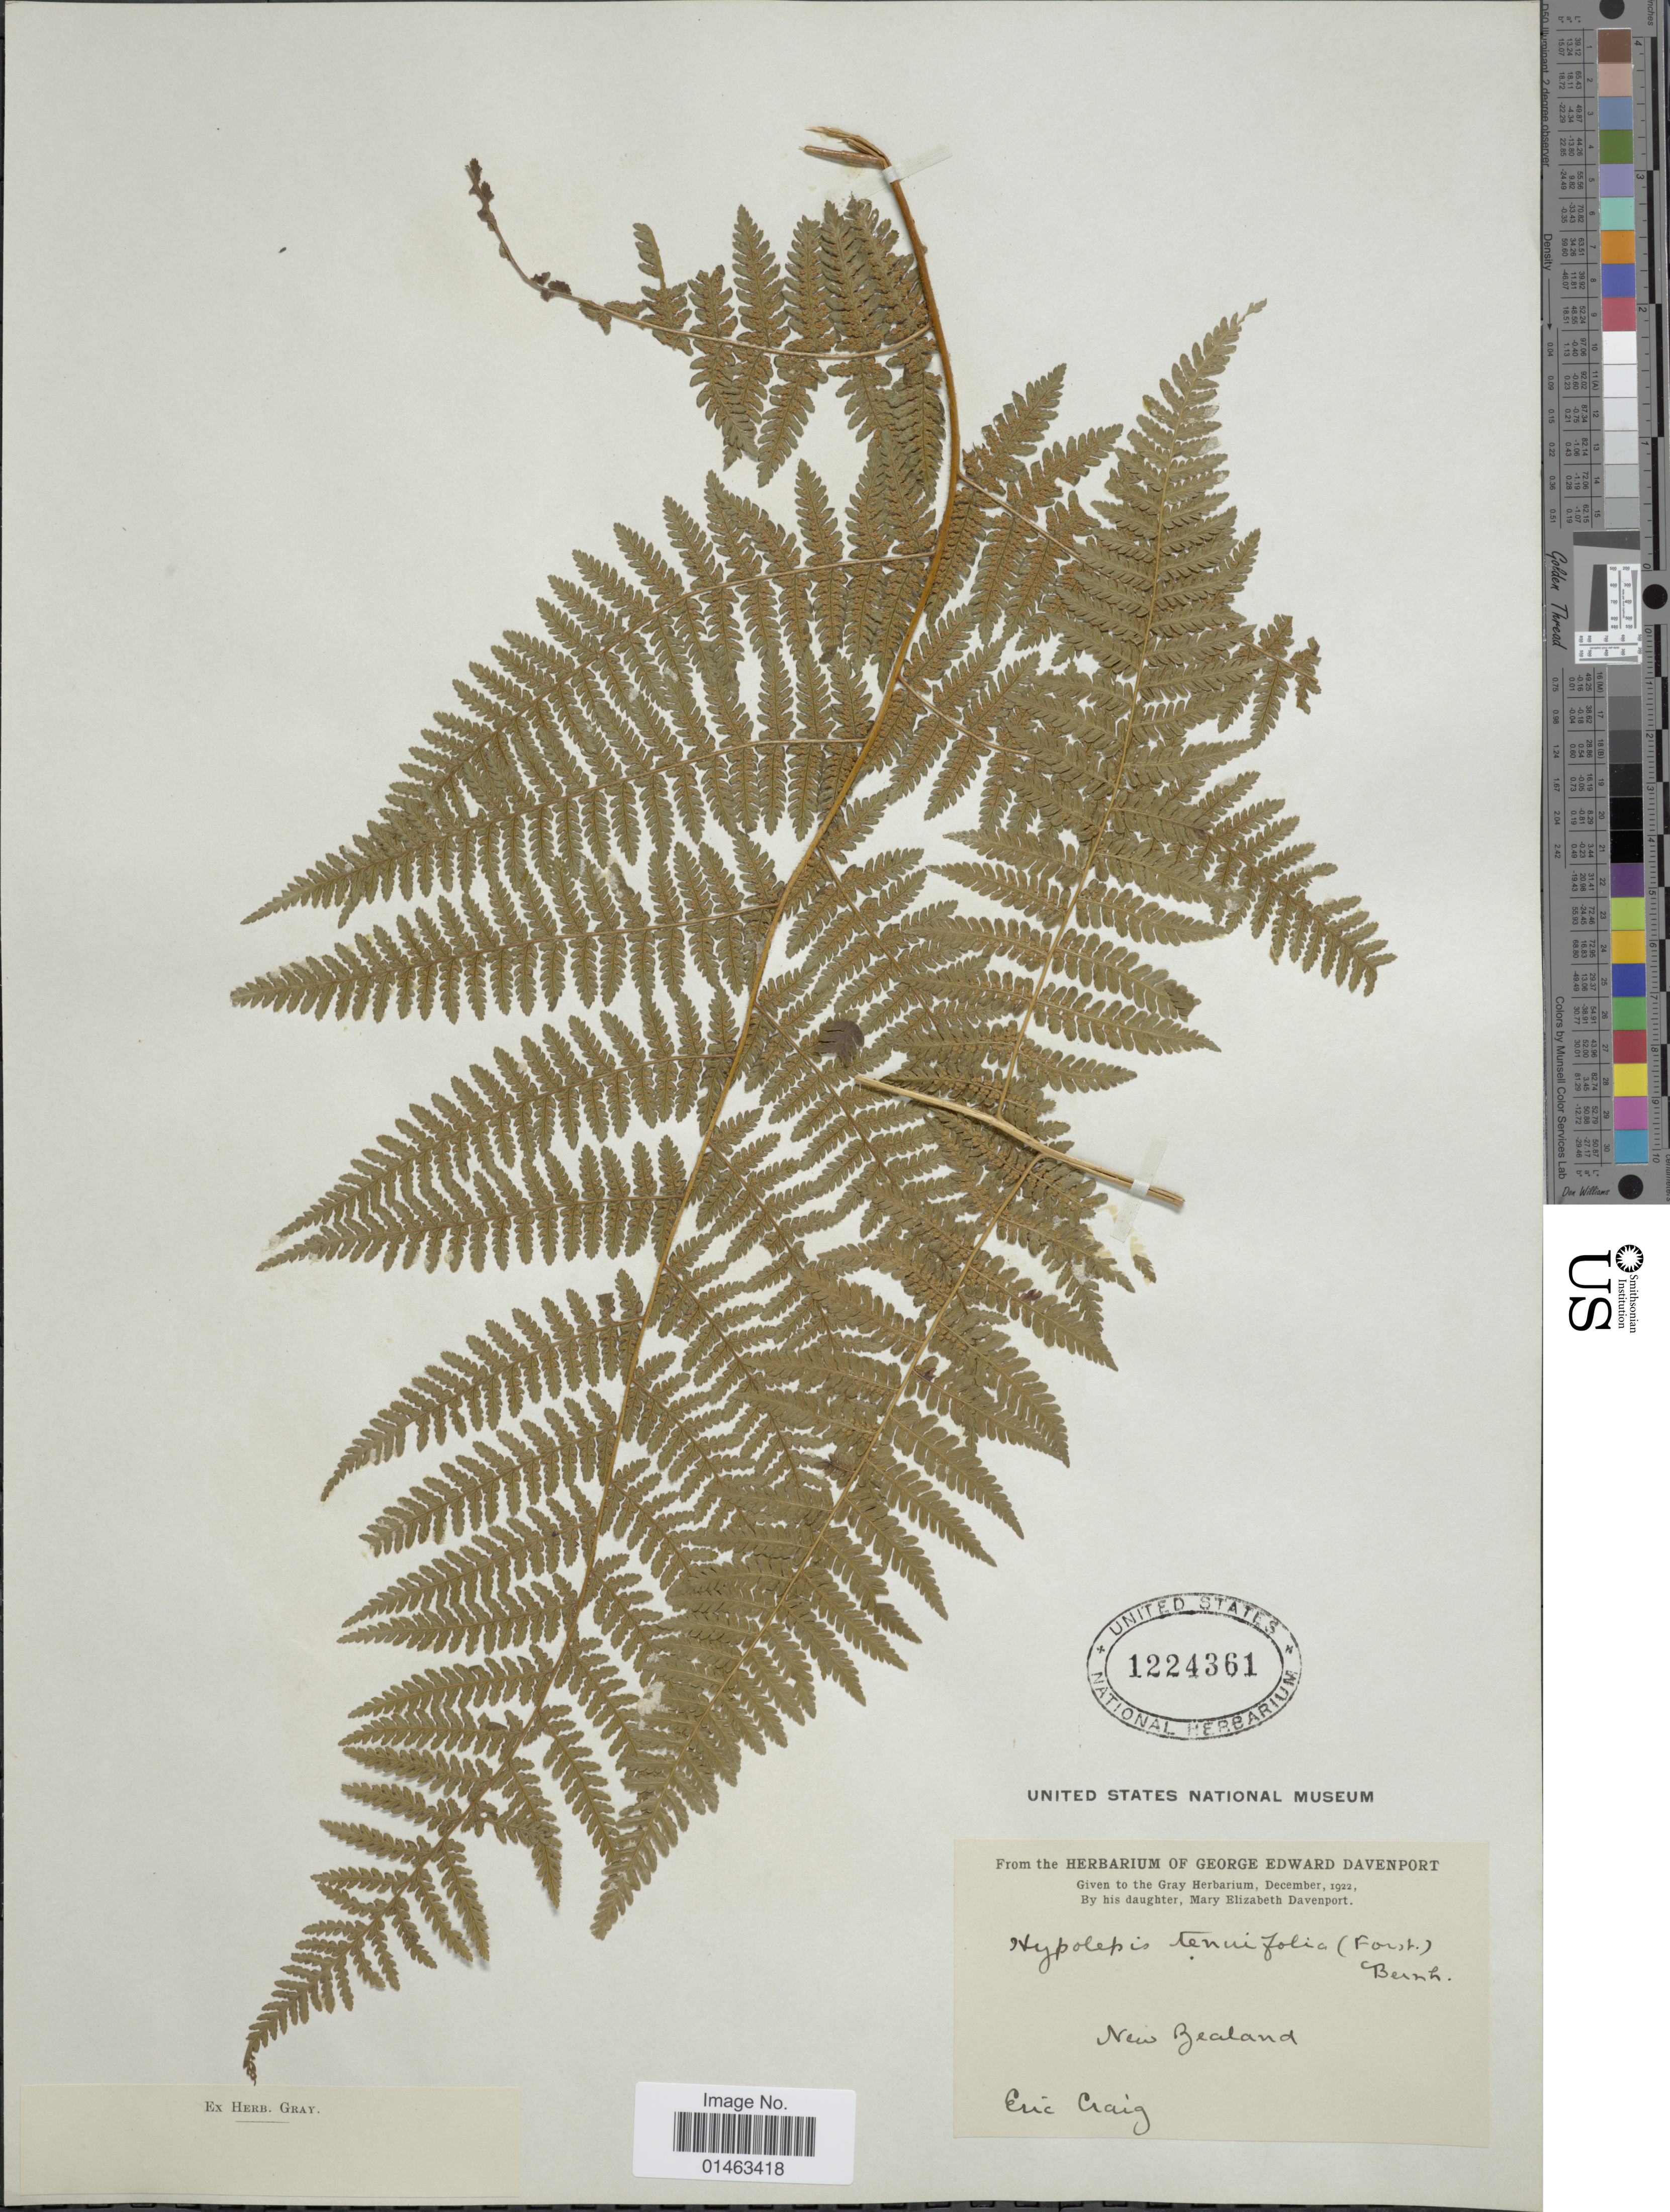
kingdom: Plantae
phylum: Tracheophyta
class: Polypodiopsida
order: Polypodiales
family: Dennstaedtiaceae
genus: Hypolepis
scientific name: Hypolepis ambigua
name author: (A.J. Richards) Brownsey & Chinnock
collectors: G. E. Davenport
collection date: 1922-12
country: New Zealand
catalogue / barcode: US 1224361